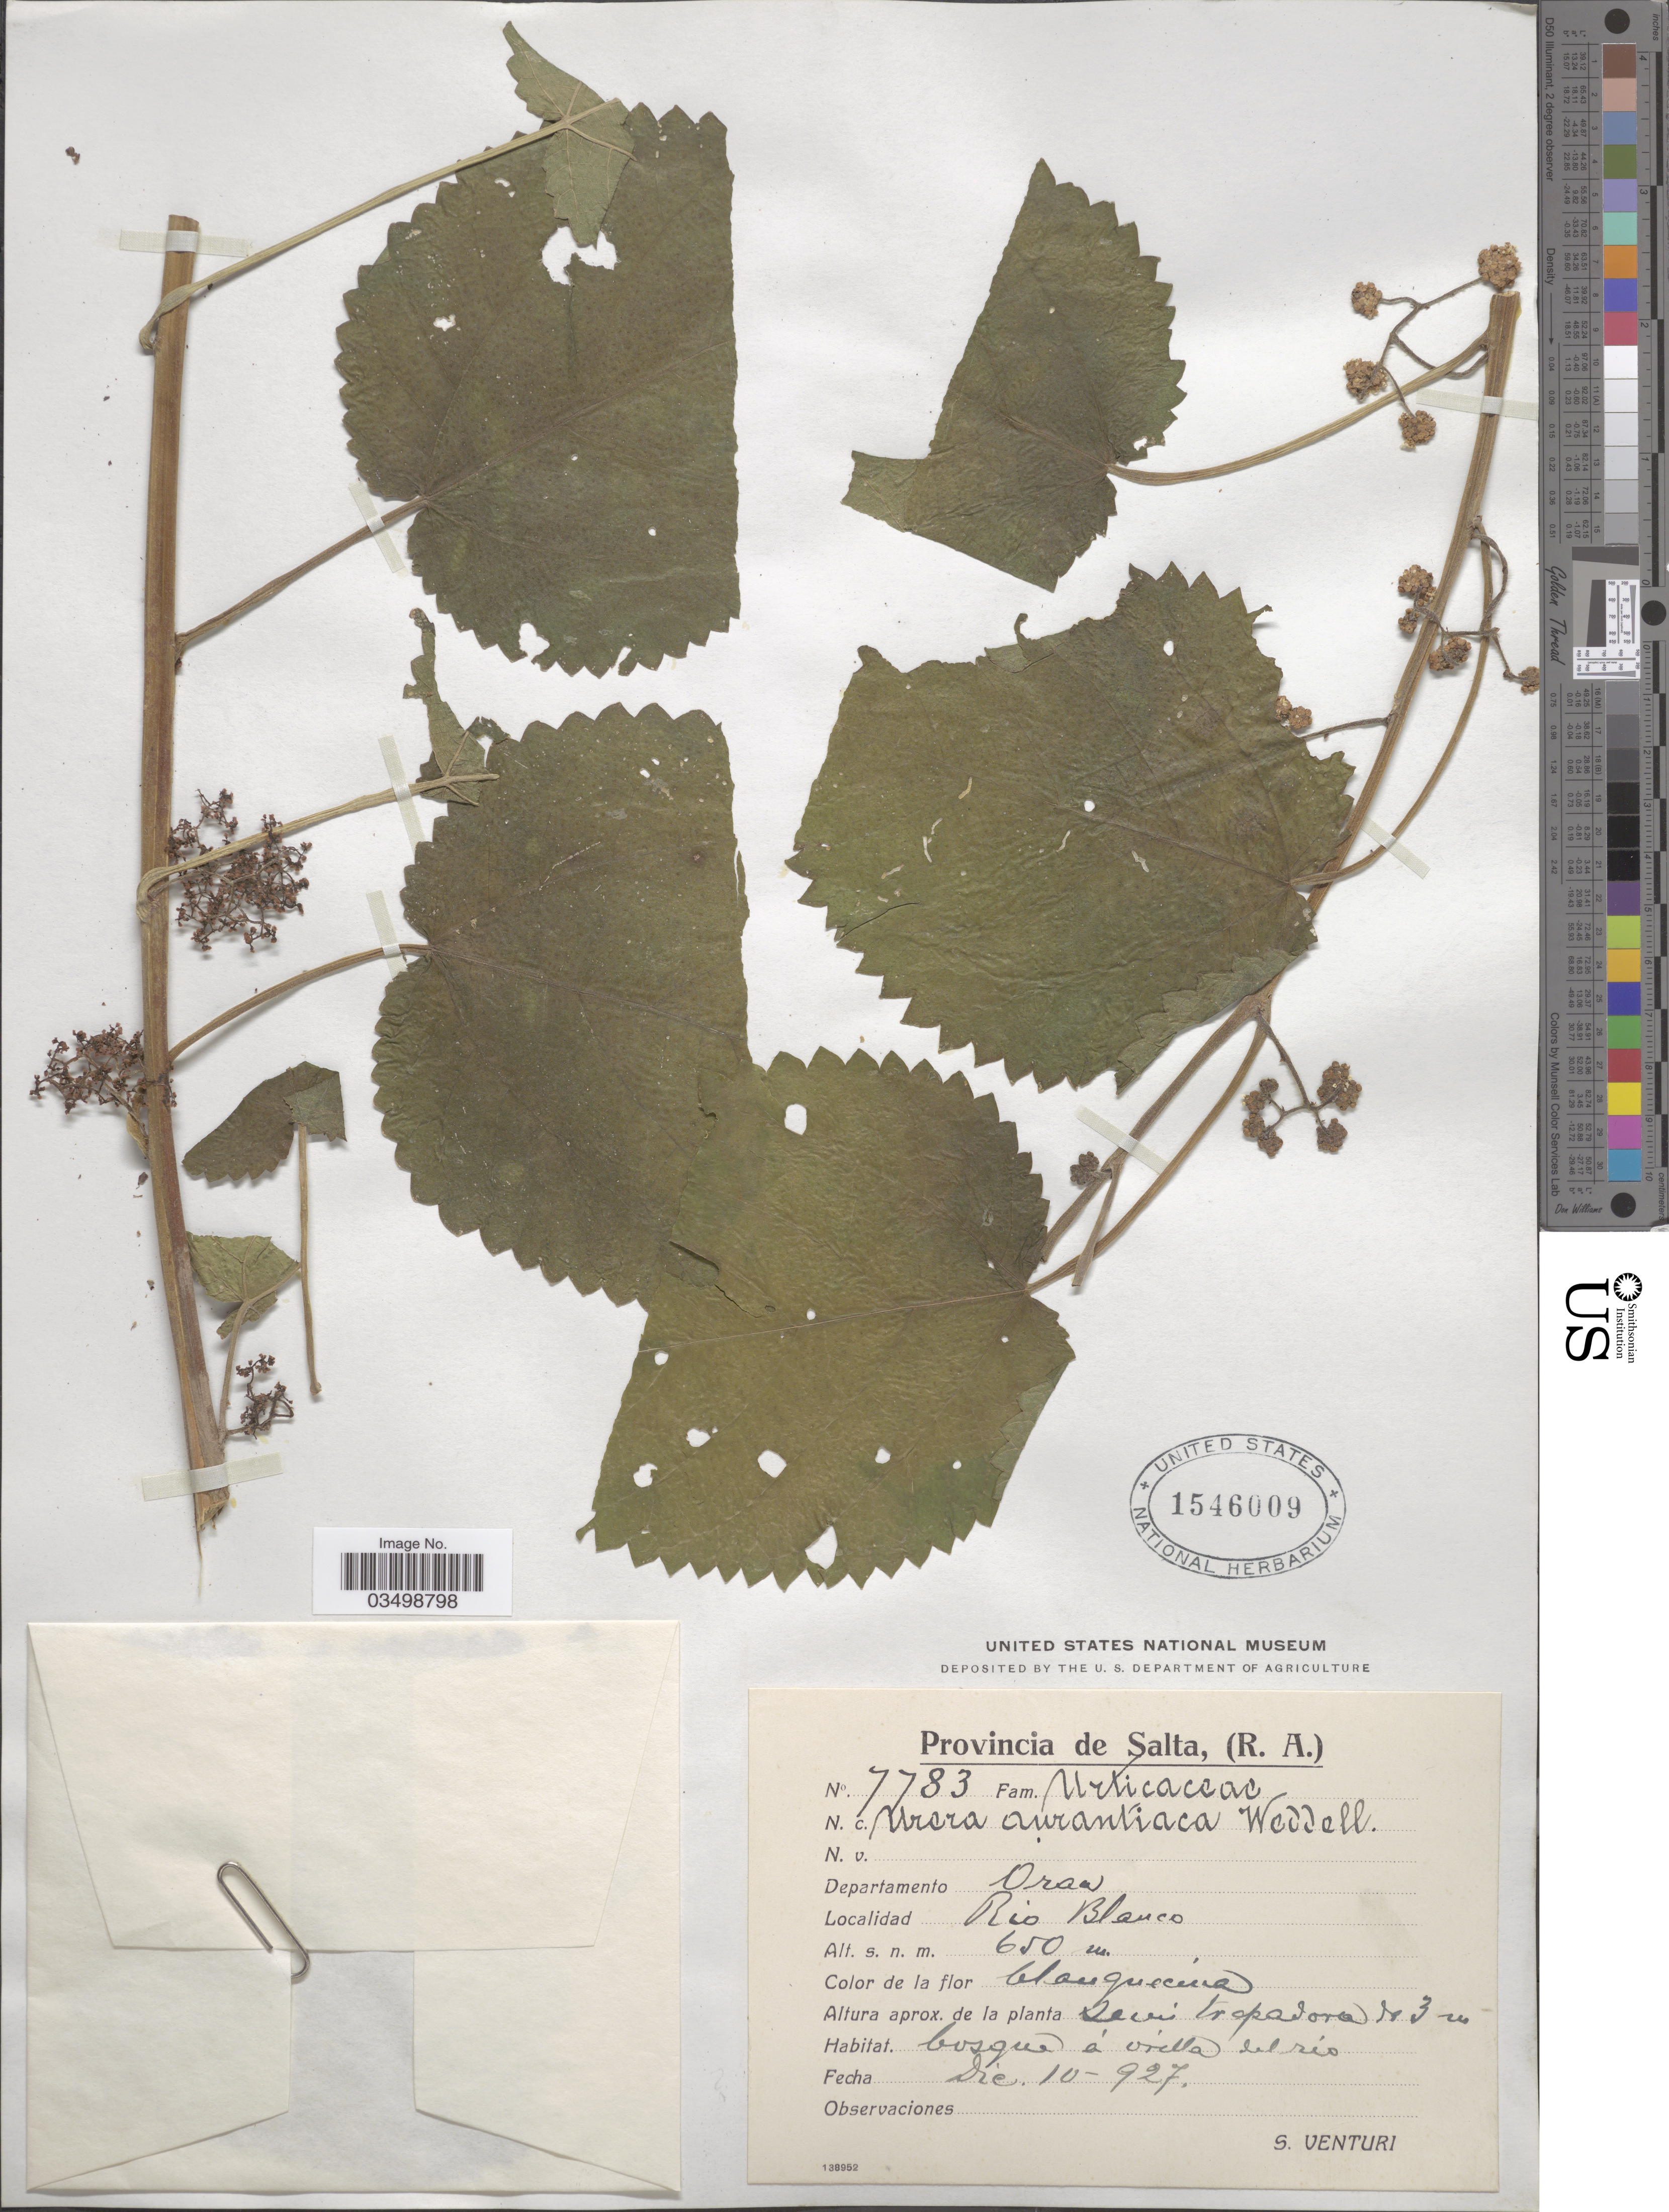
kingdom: Plantae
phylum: Tracheophyta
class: Magnoliopsida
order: Rosales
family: Urticaceae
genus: Urera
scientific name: Urera aurantiaca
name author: Wedd.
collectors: S. Venturi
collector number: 7783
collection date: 1927-12-10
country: Argentina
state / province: Salta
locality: Departamento Oran. Rio Blanco.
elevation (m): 650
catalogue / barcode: US 1546009